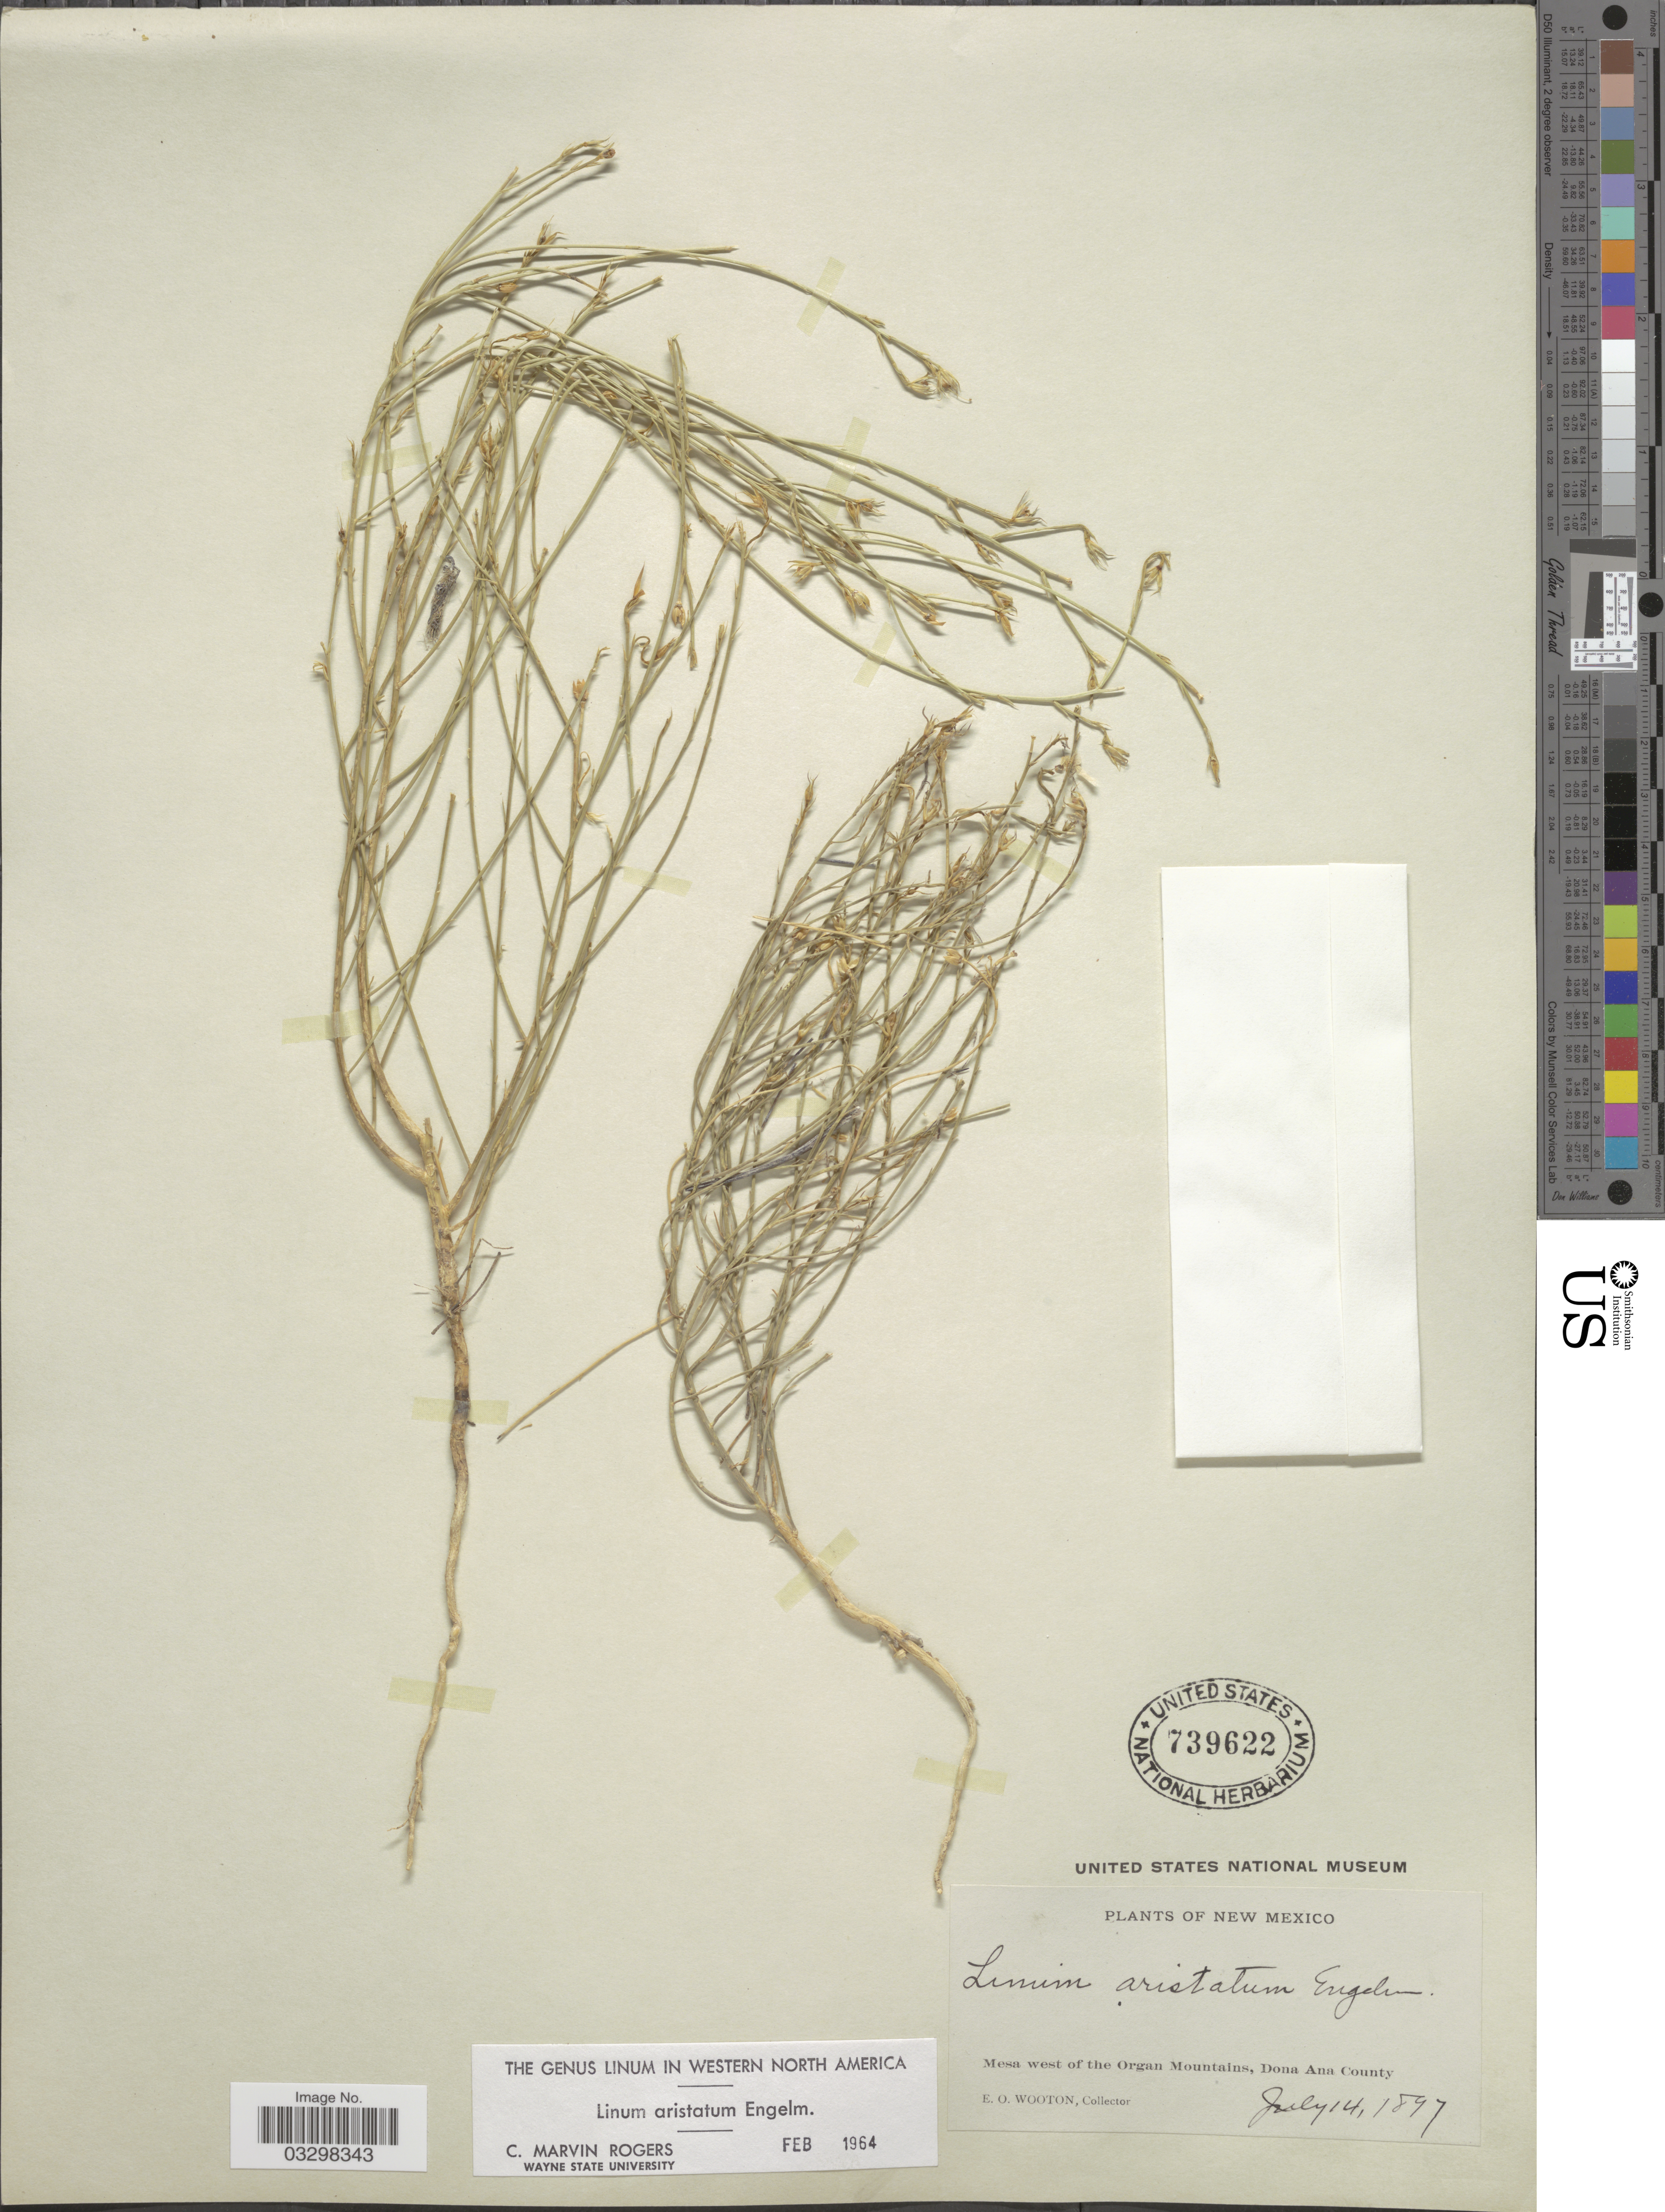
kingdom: Plantae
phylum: Tracheophyta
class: Magnoliopsida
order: Malpighiales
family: Linaceae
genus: Linum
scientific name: Linum aristatum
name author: Engelm.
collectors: E. O. Wooton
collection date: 1897-07-14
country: United States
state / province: New Mexico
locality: Mesa west of the Organ Mountains, Dona Ana County.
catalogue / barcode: US 739622